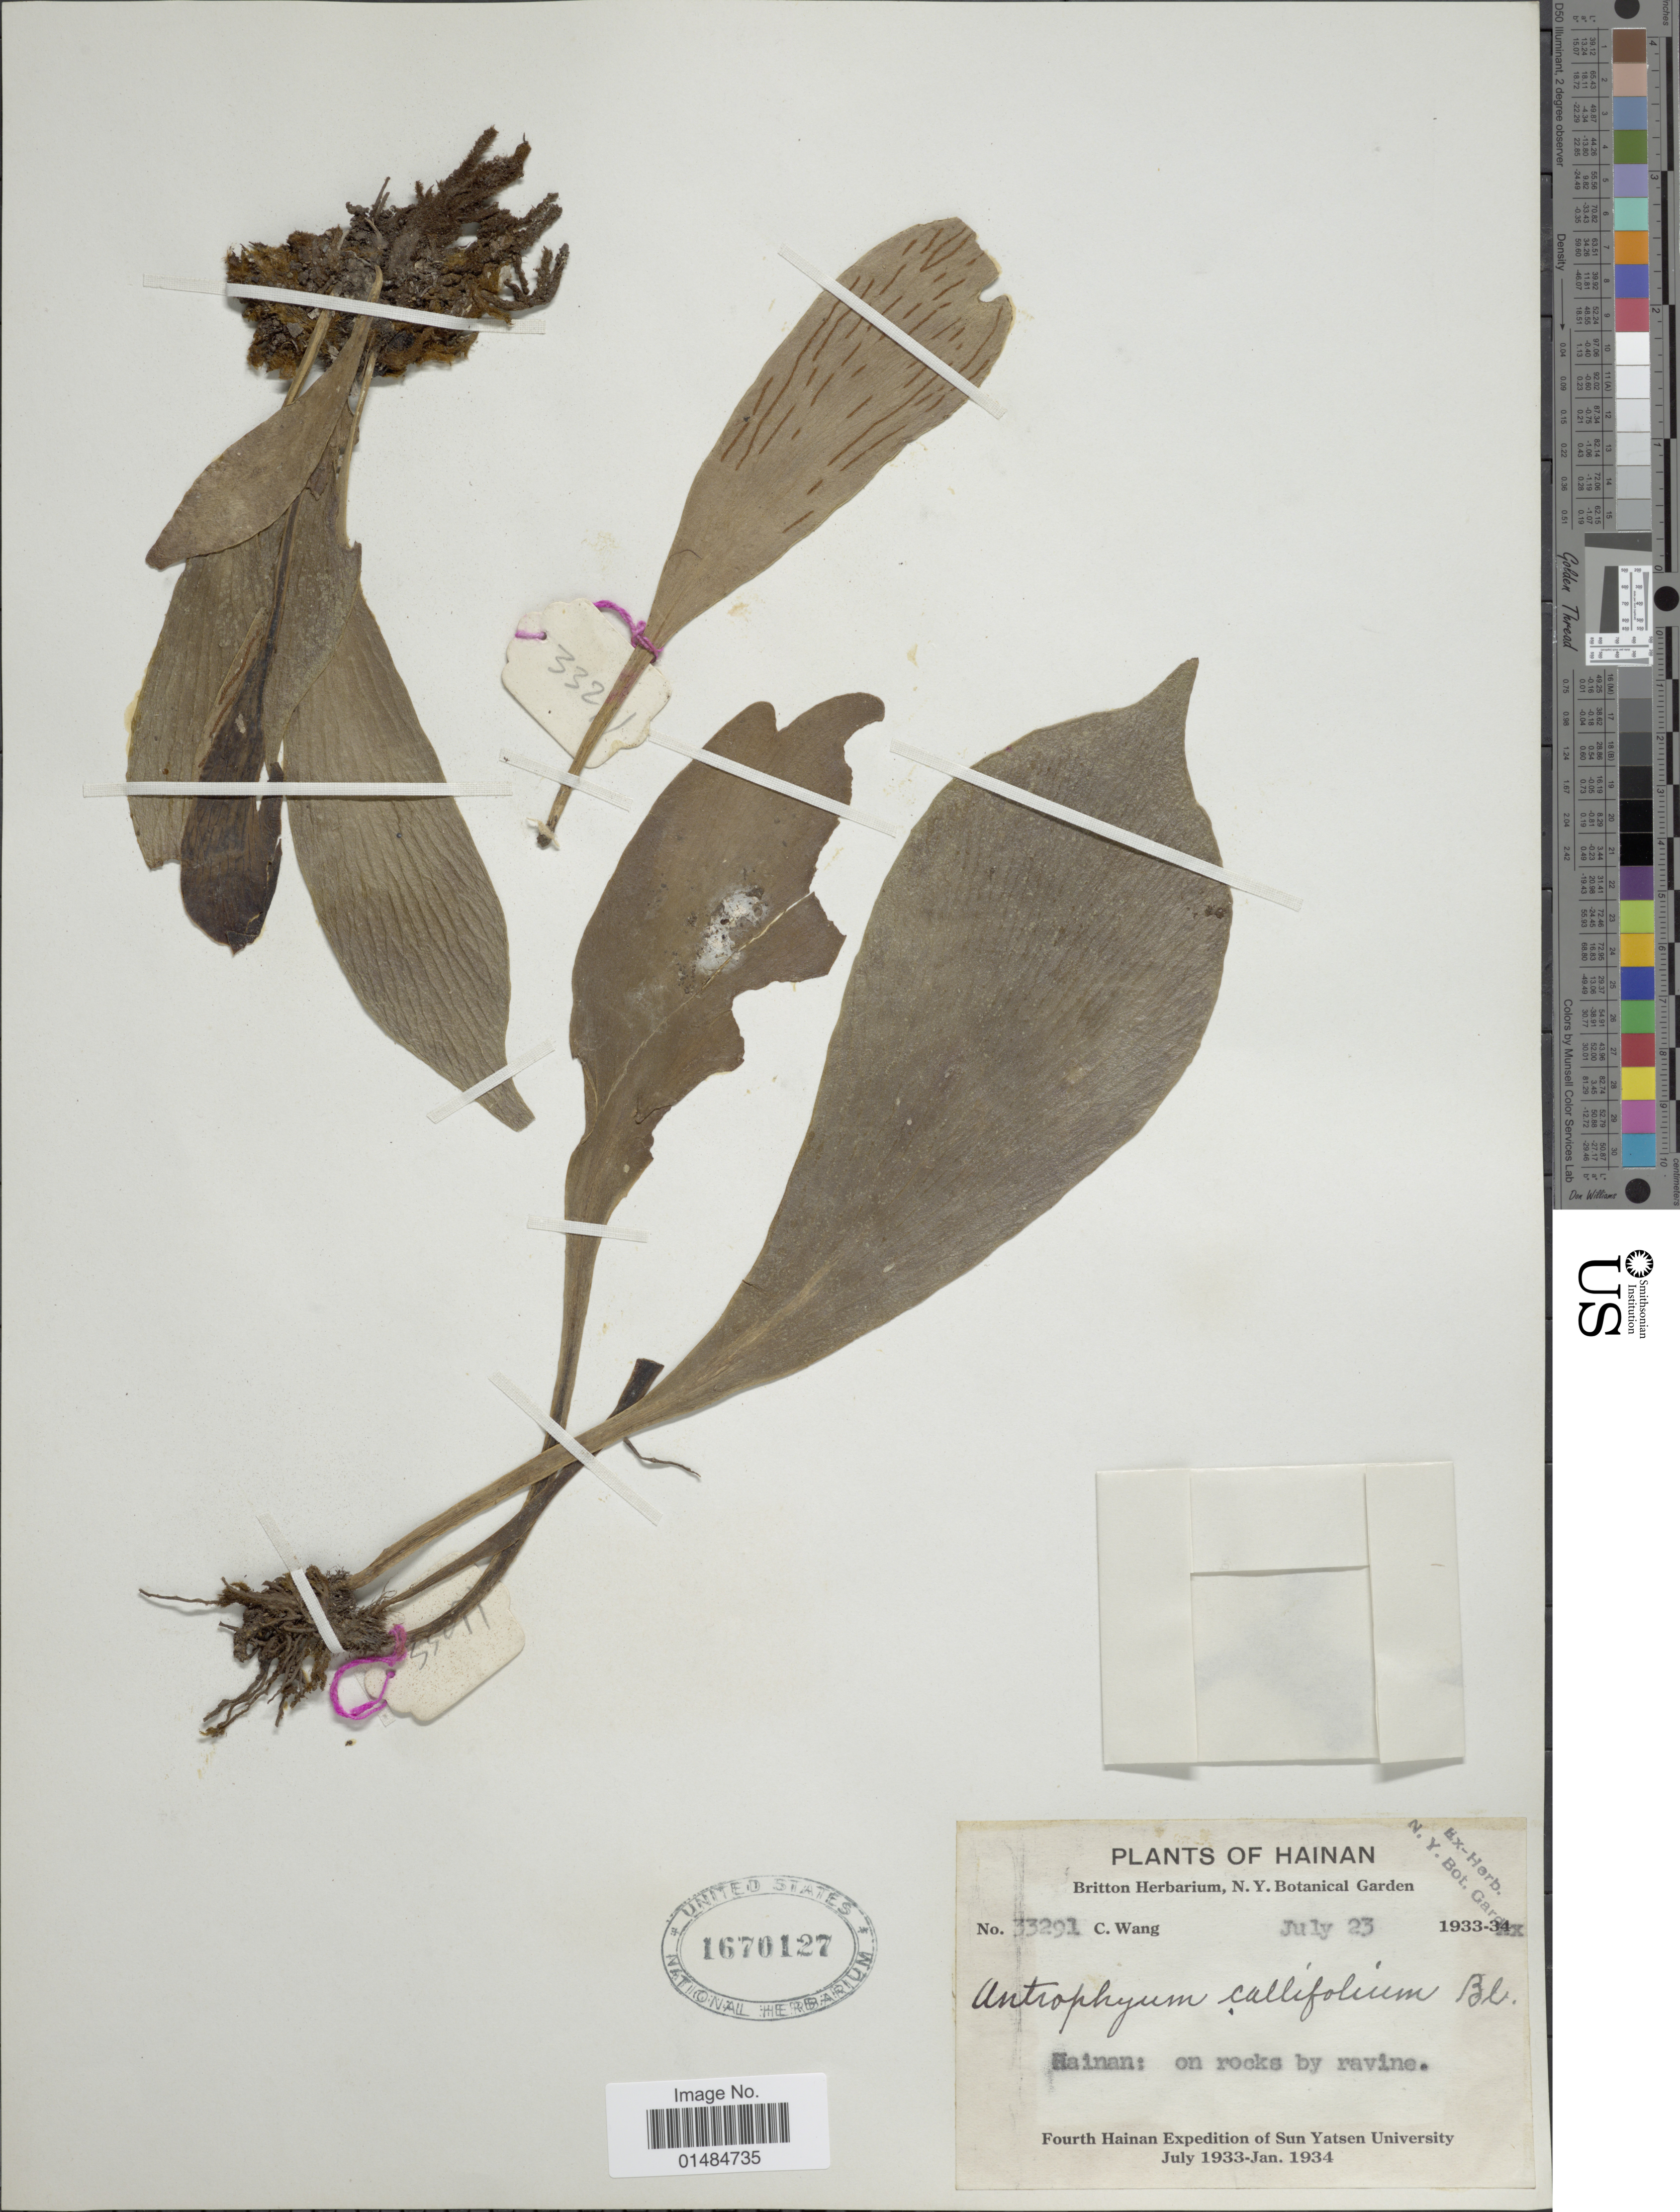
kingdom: Plantae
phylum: Tracheophyta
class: Polypodiopsida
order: Polypodiales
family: Pteridaceae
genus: Antrophyum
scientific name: Antrophyum callifolium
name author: Blume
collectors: C. Wang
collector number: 33291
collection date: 1933-07-23/1934-07-23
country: China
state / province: Hainan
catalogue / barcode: US 1670127